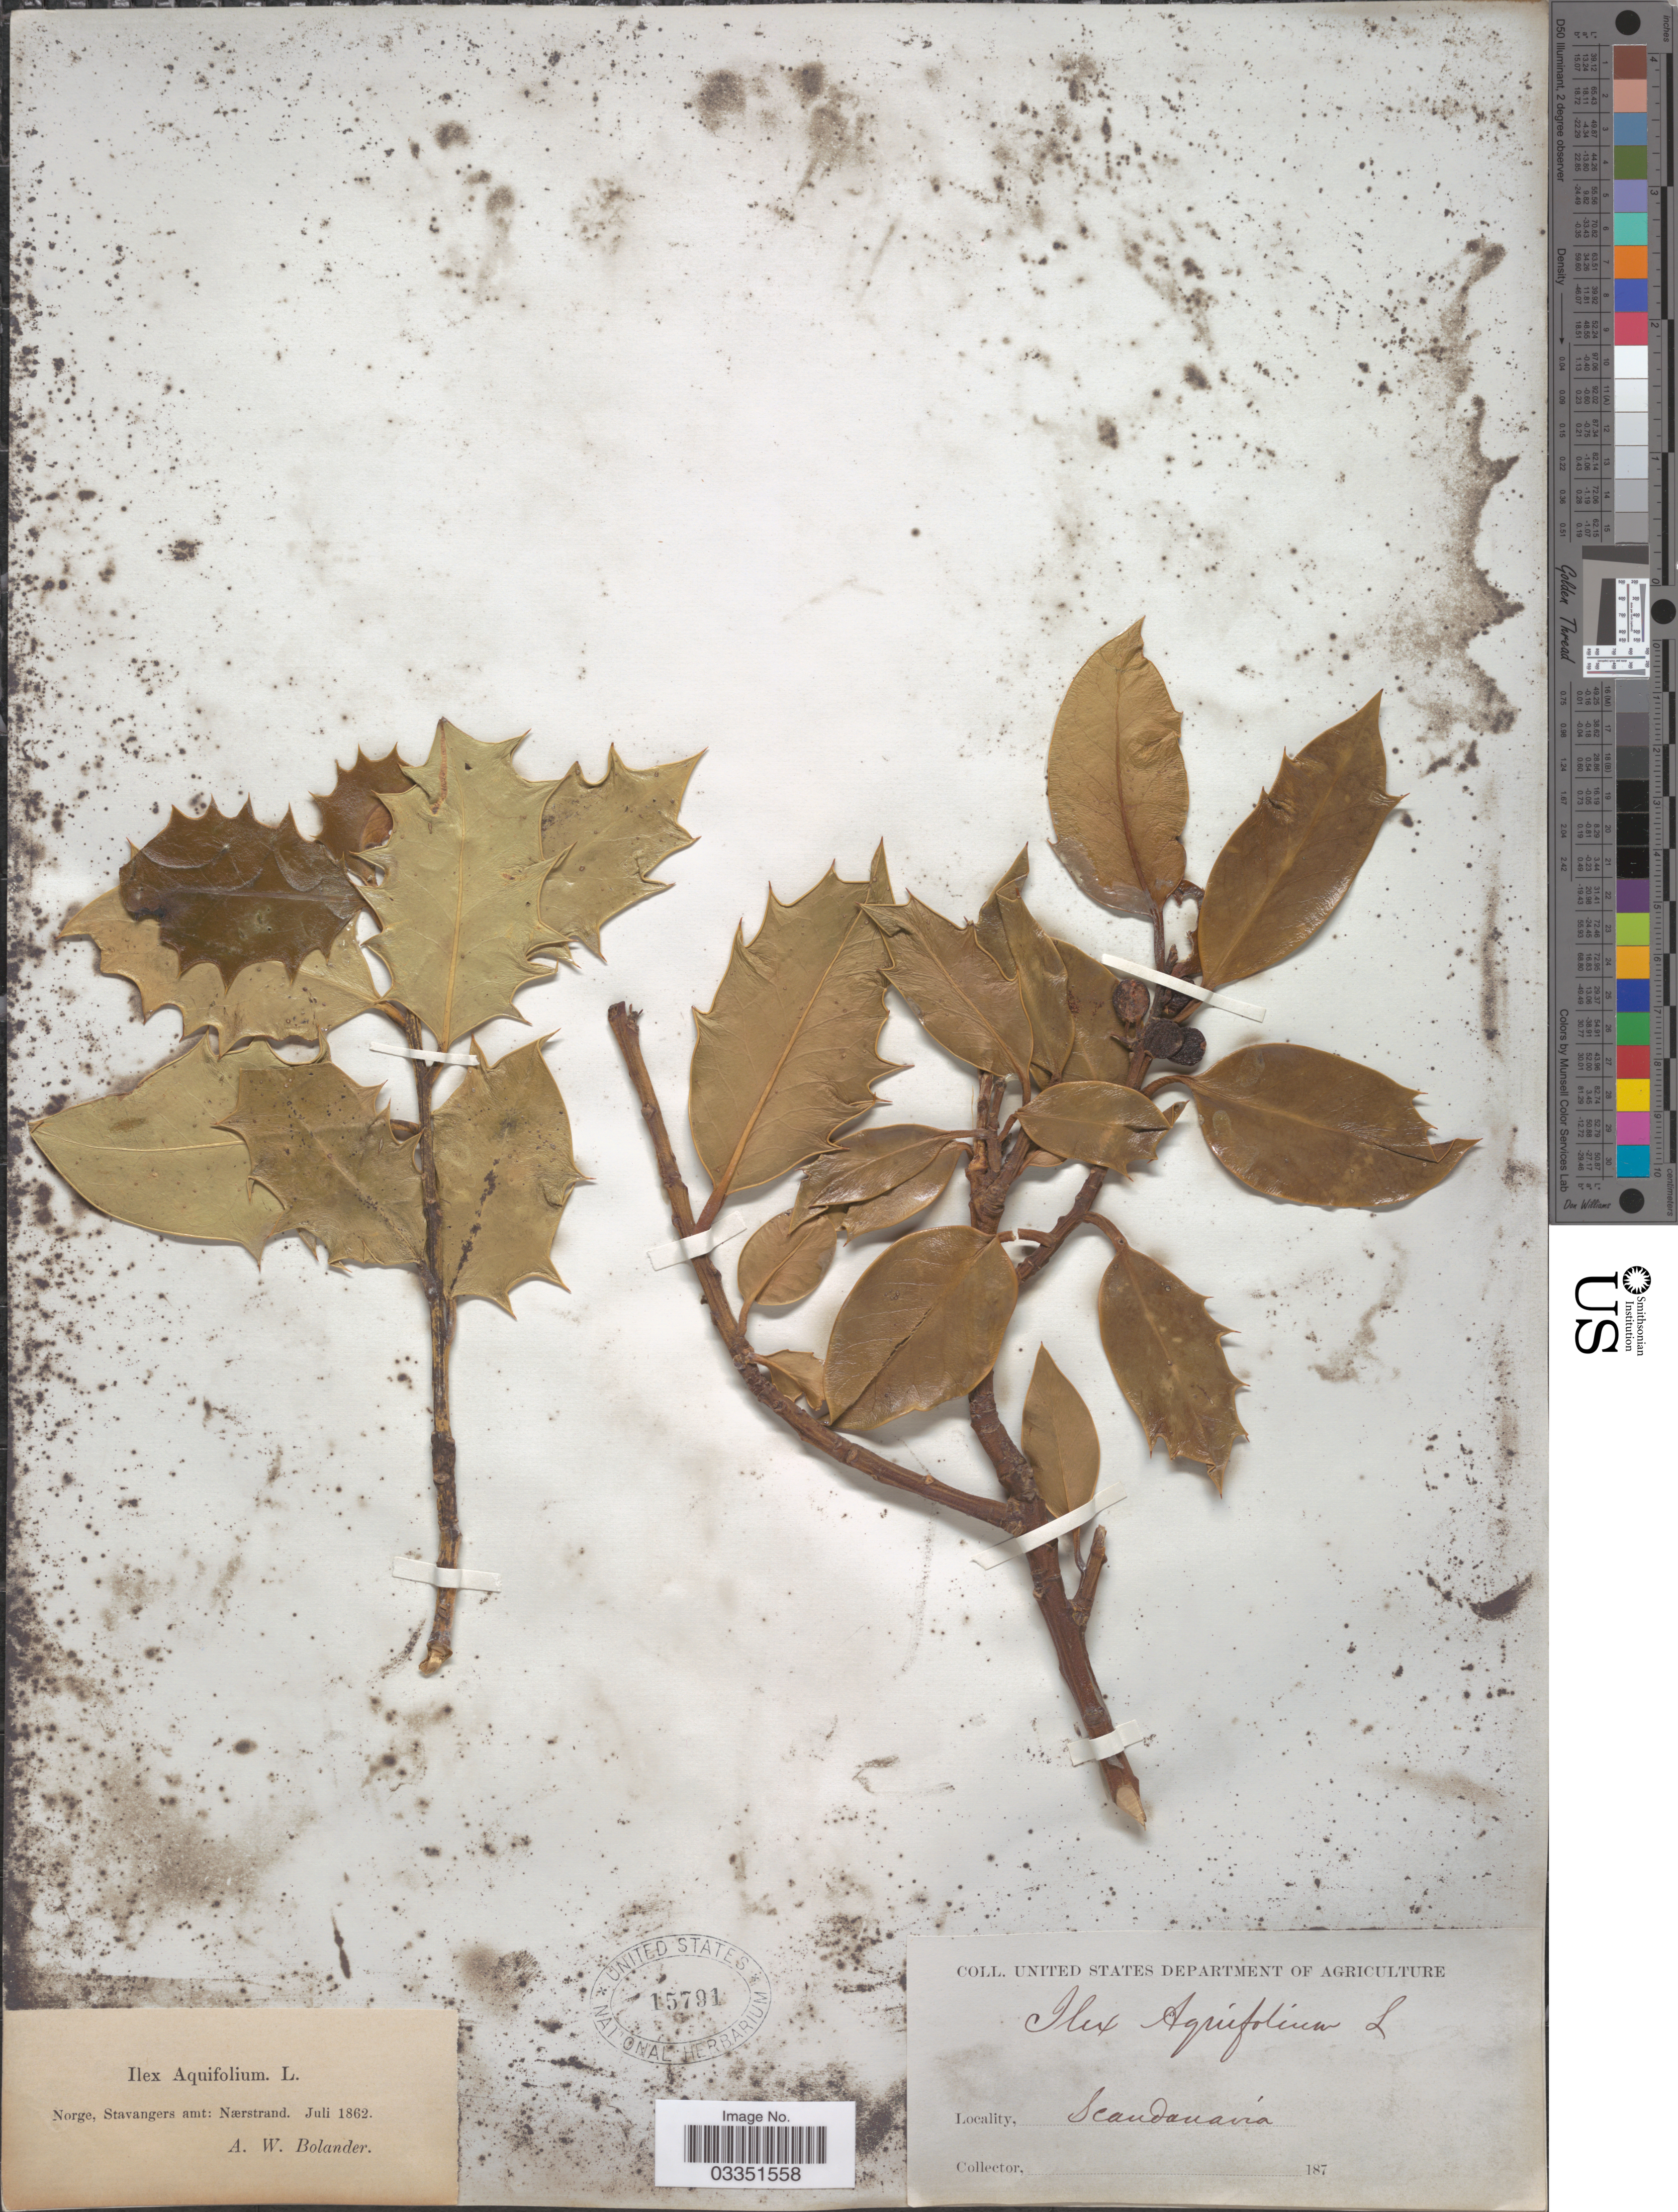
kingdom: Plantae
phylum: Tracheophyta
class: Magnoliopsida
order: Aquifoliales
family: Aquifoliaceae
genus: Ilex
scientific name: Ilex aquifolium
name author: L.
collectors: A. Bolander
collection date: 1862-07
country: Norway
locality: Stavangers amt: Nærstrand.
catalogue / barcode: US 15791